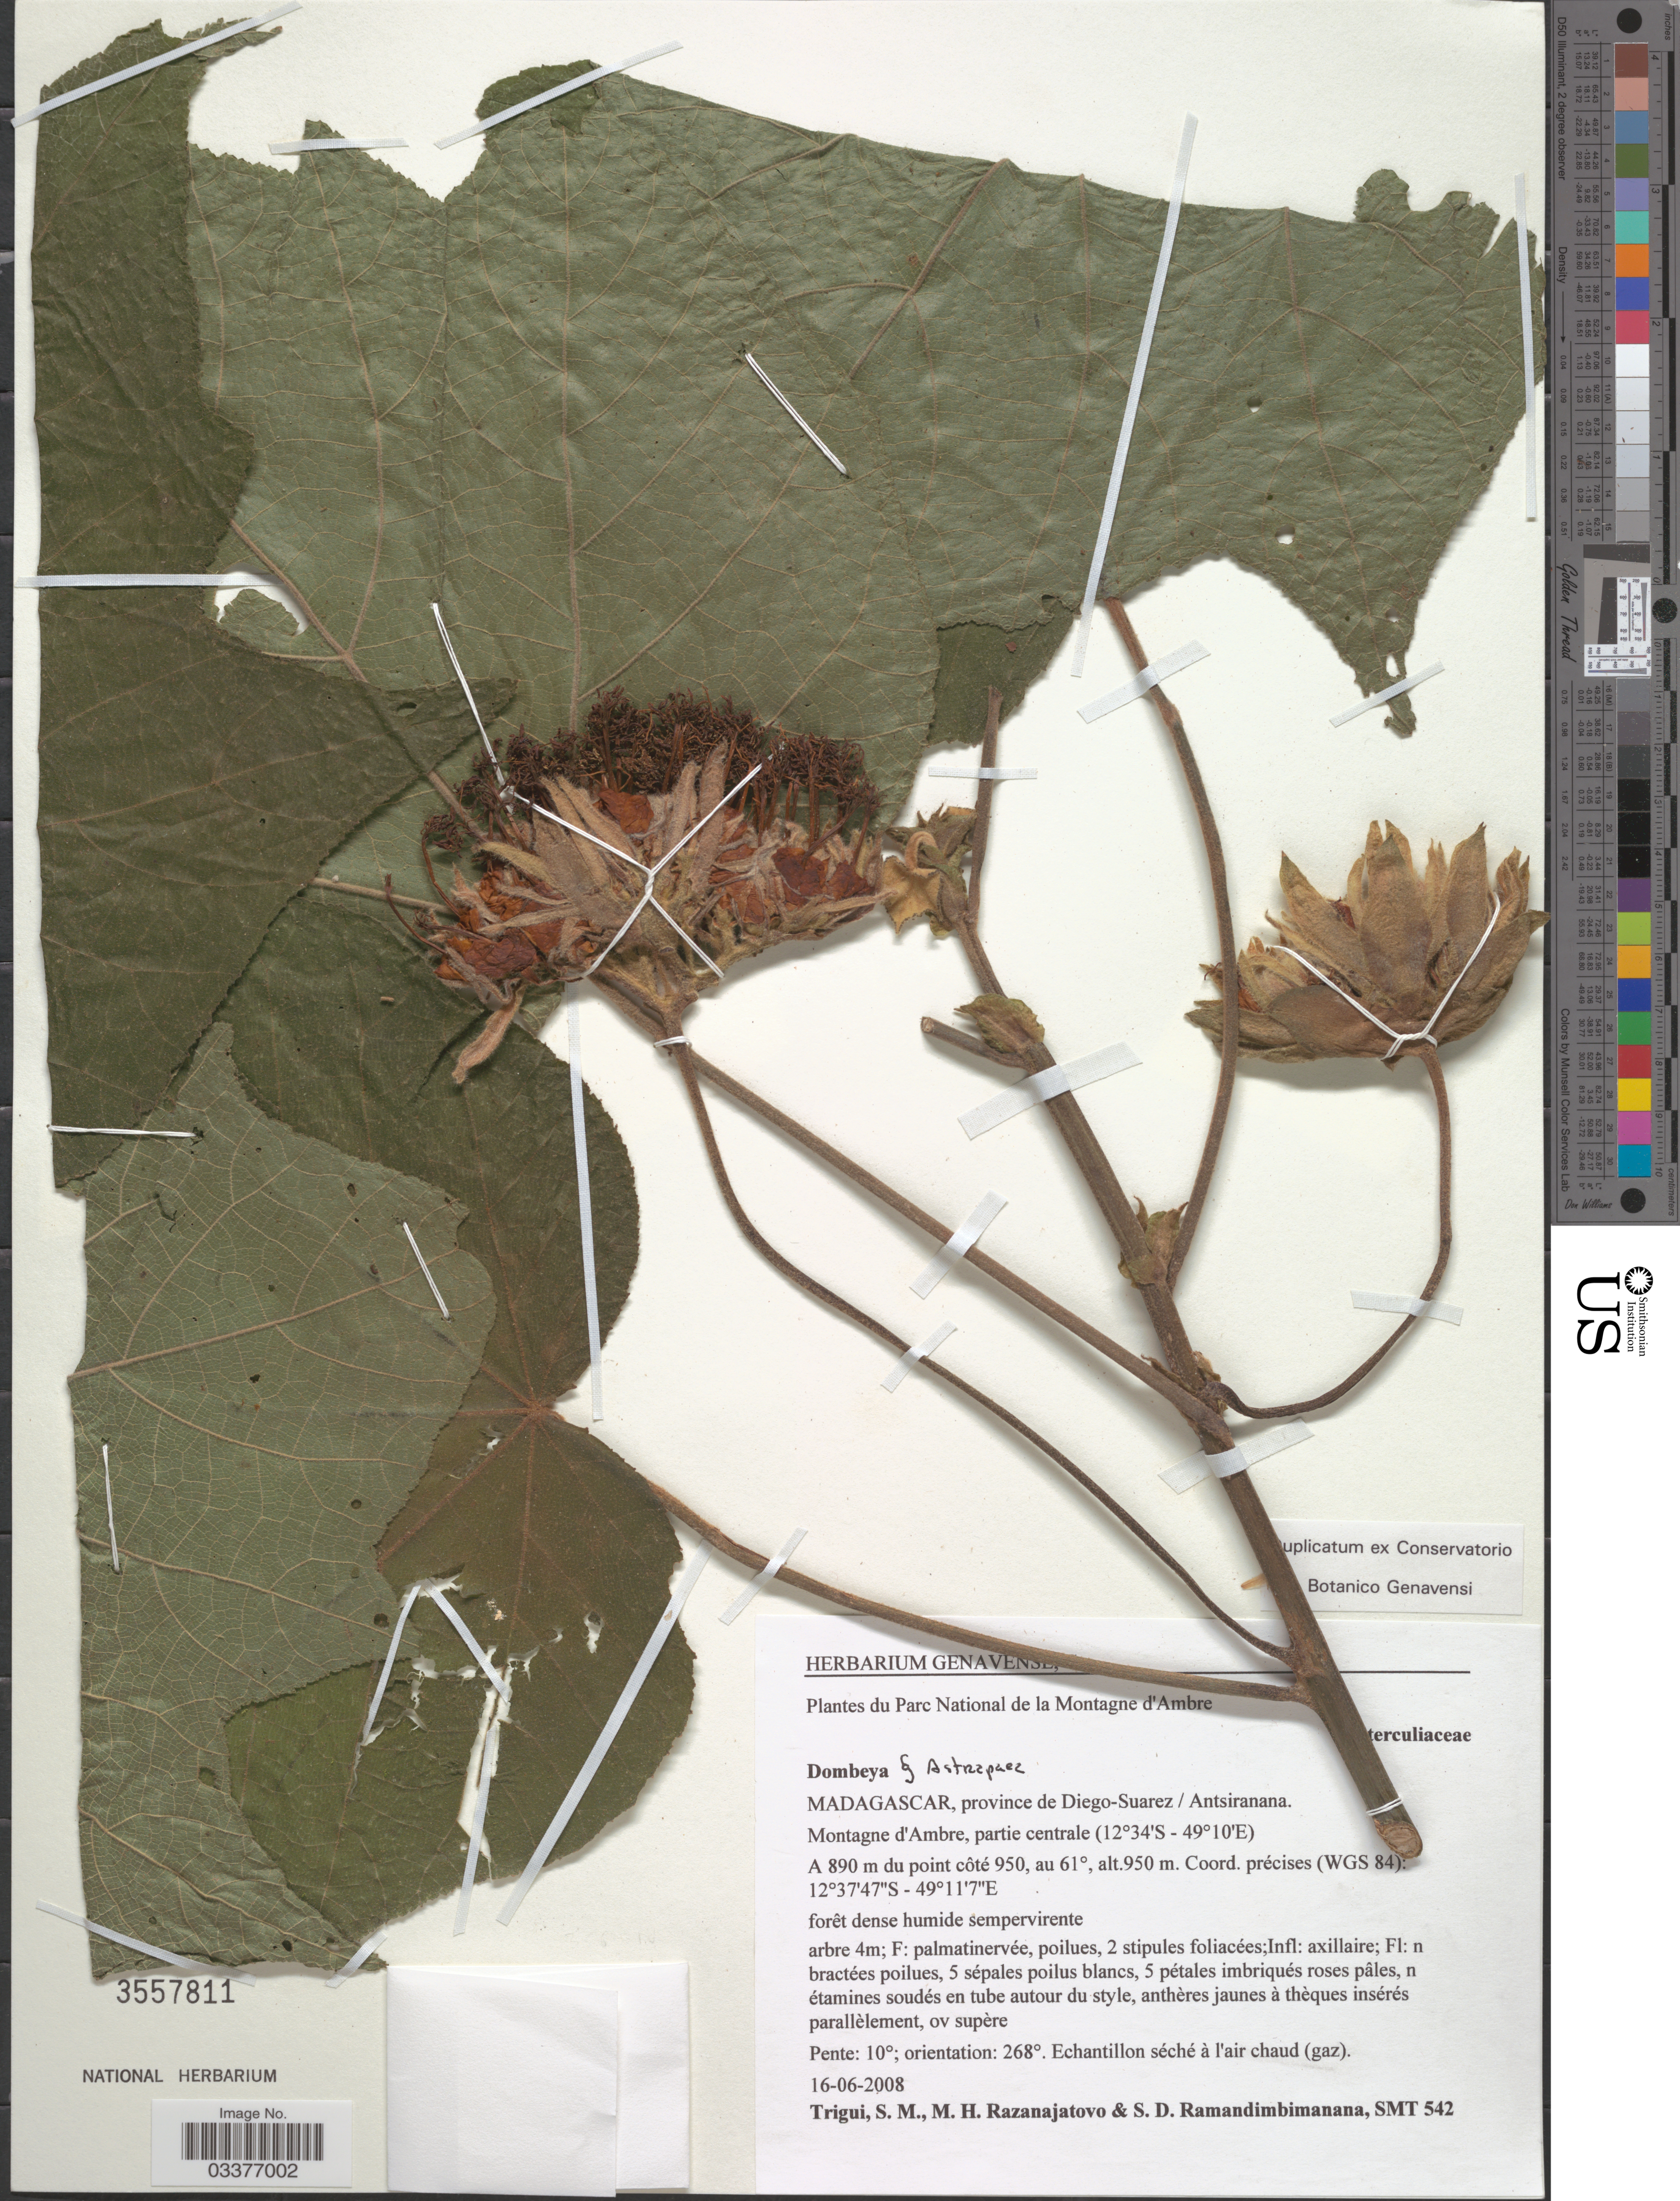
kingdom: Plantae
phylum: Tracheophyta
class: Magnoliopsida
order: Malvales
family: Malvaceae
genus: Dombeya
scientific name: Dombeya baronii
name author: Baker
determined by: Jourdain-Fievet, L.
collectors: S. Trigui, M. Razanajatovo & S. Ramandimbimanana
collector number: SMT 542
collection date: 2008-06-16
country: Madagascar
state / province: Diana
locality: Province de Diego-Suarez, Montagne d'Ambre, partie centrale. A 890 m du point côté 950, au 61°.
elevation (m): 950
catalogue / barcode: US 3557811